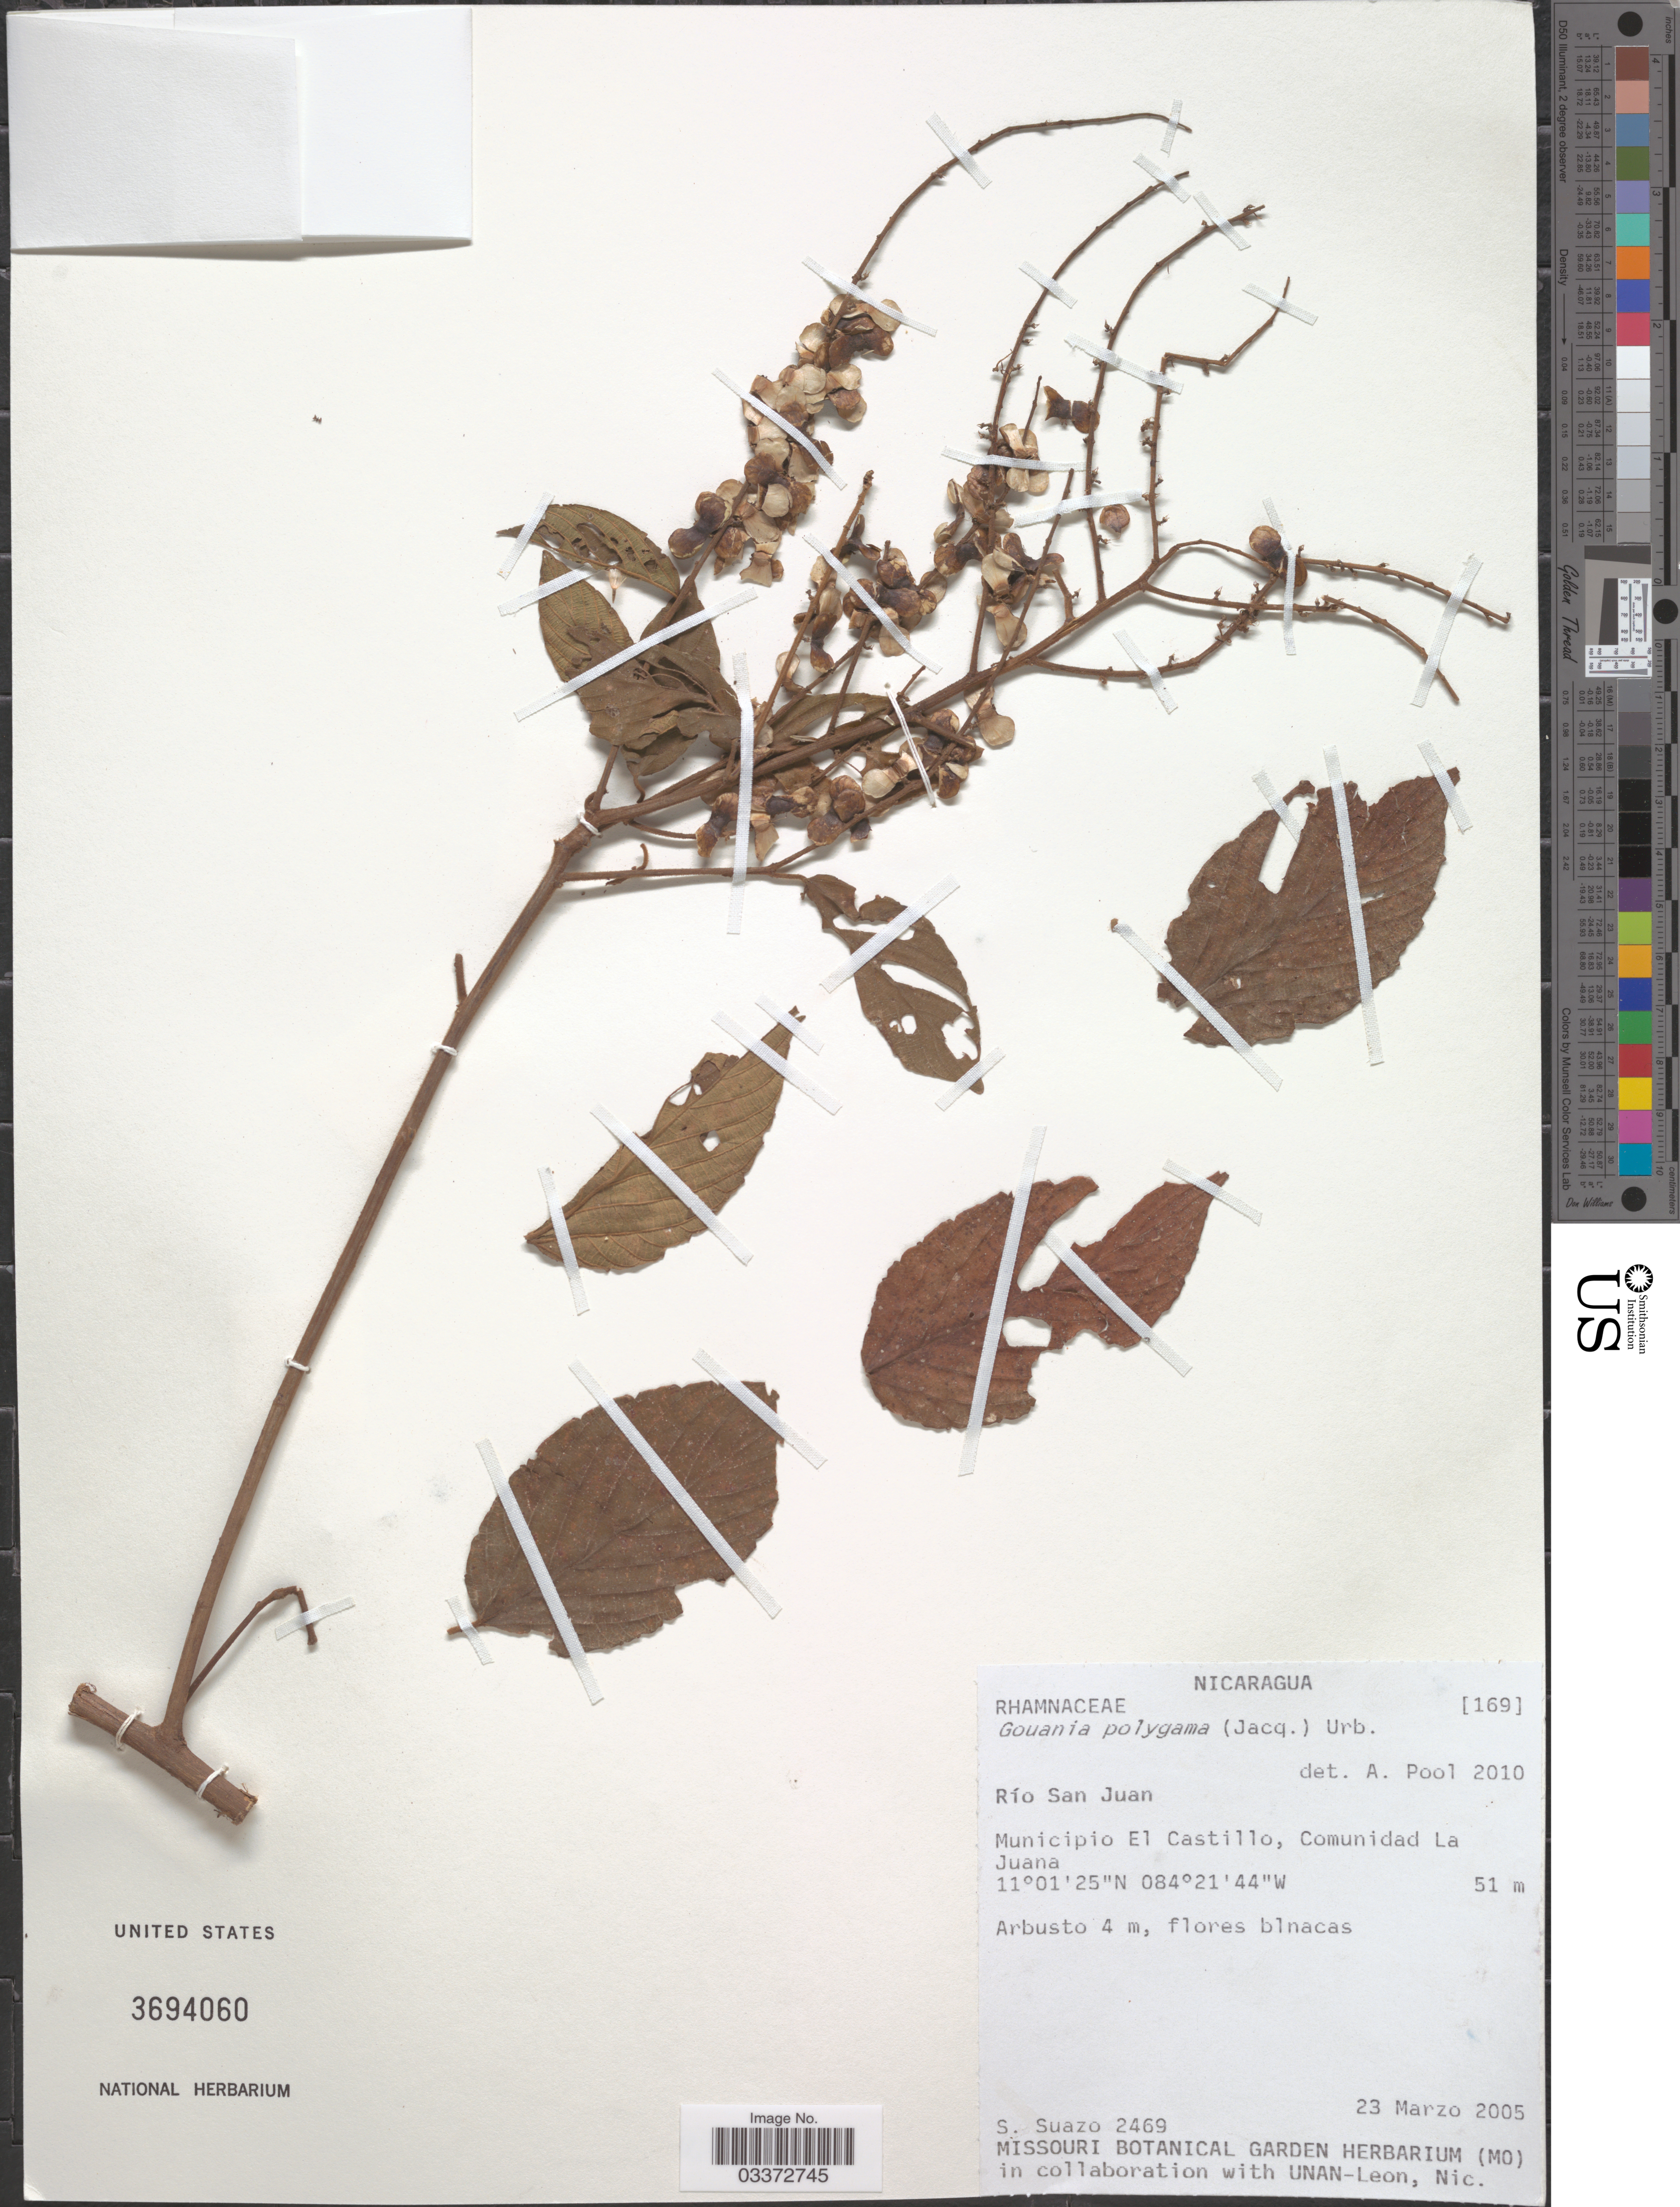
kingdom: Plantae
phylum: Tracheophyta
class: Magnoliopsida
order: Rosales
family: Rhamnaceae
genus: Gouania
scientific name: Gouania polygama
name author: (Jacq.) Urb.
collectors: S. Suazo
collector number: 2469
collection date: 2005-03-23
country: Nicaragua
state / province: Rio San Juan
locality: Municipio El Castillo, Comunidad La Juana.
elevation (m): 51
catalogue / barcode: US 3694060